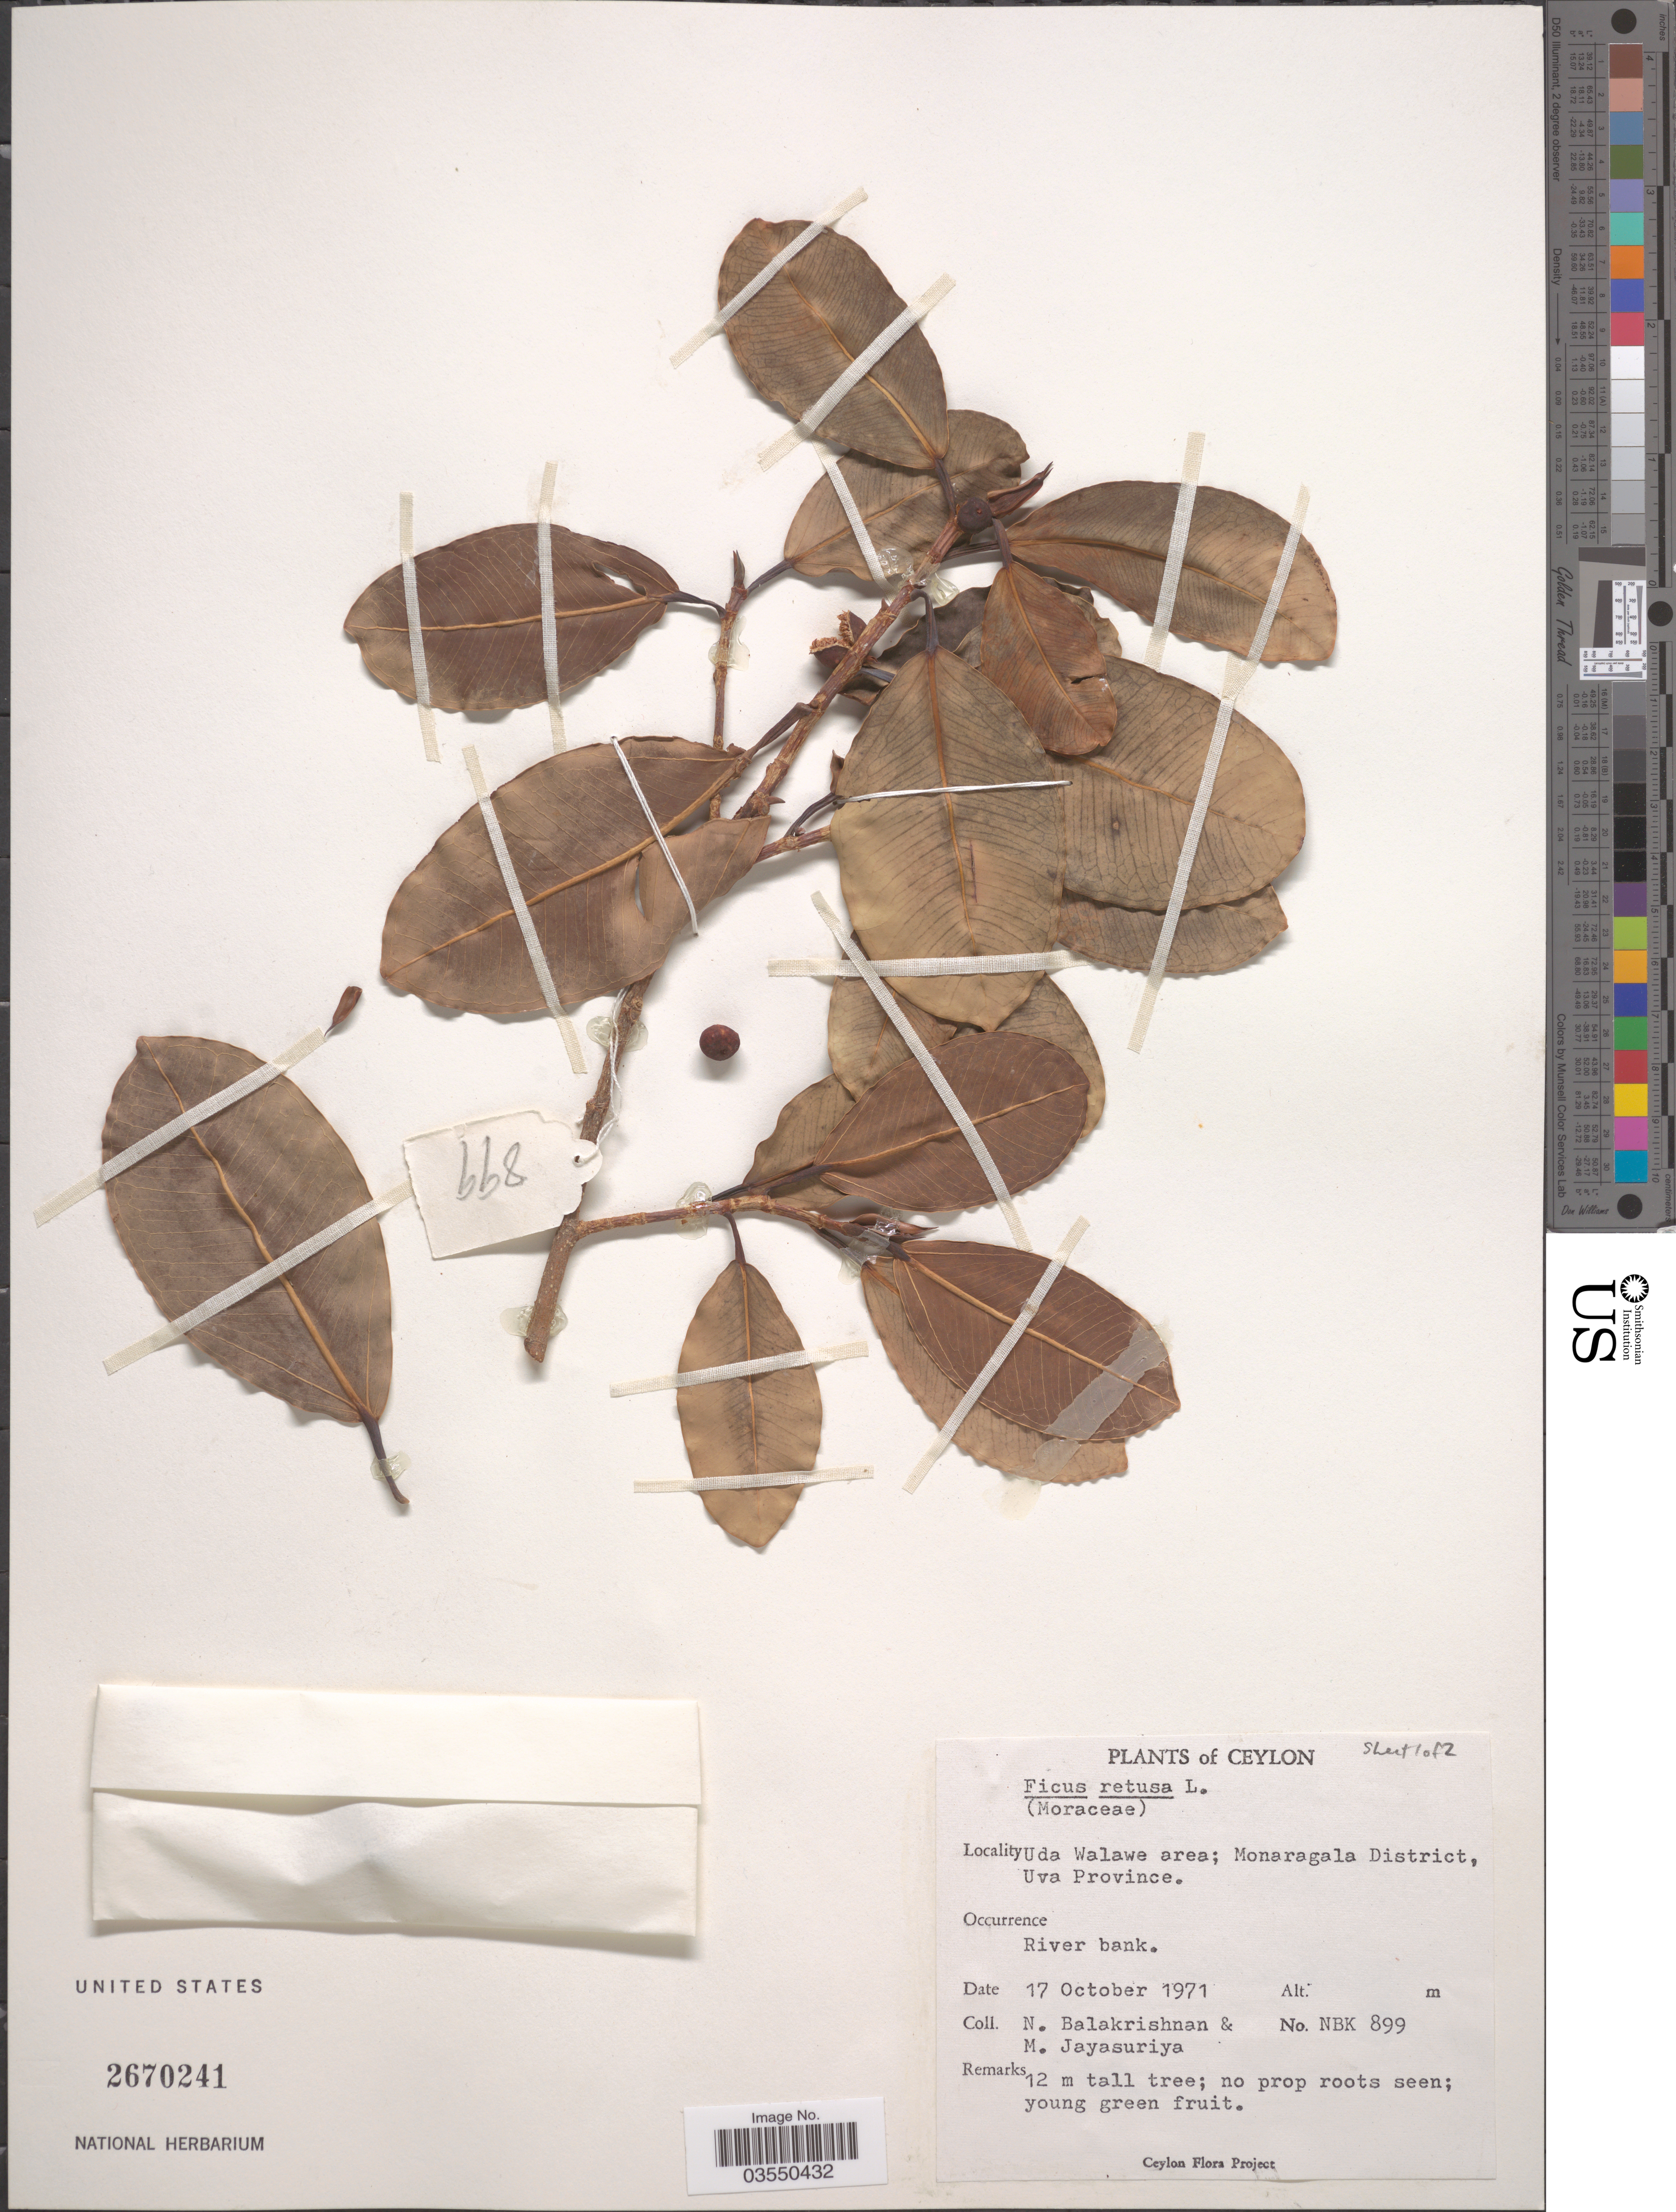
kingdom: Plantae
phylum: Tracheophyta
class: Magnoliopsida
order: Rosales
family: Moraceae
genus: Ficus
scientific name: Ficus microcarpa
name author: L. f.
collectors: N. Balakrishnan & M. Jayasuriya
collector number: NBK 899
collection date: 1971-10-17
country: Sri Lanka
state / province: Uva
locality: Ceylon. Uda Walawe area; Monaragala District.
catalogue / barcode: US 2670241